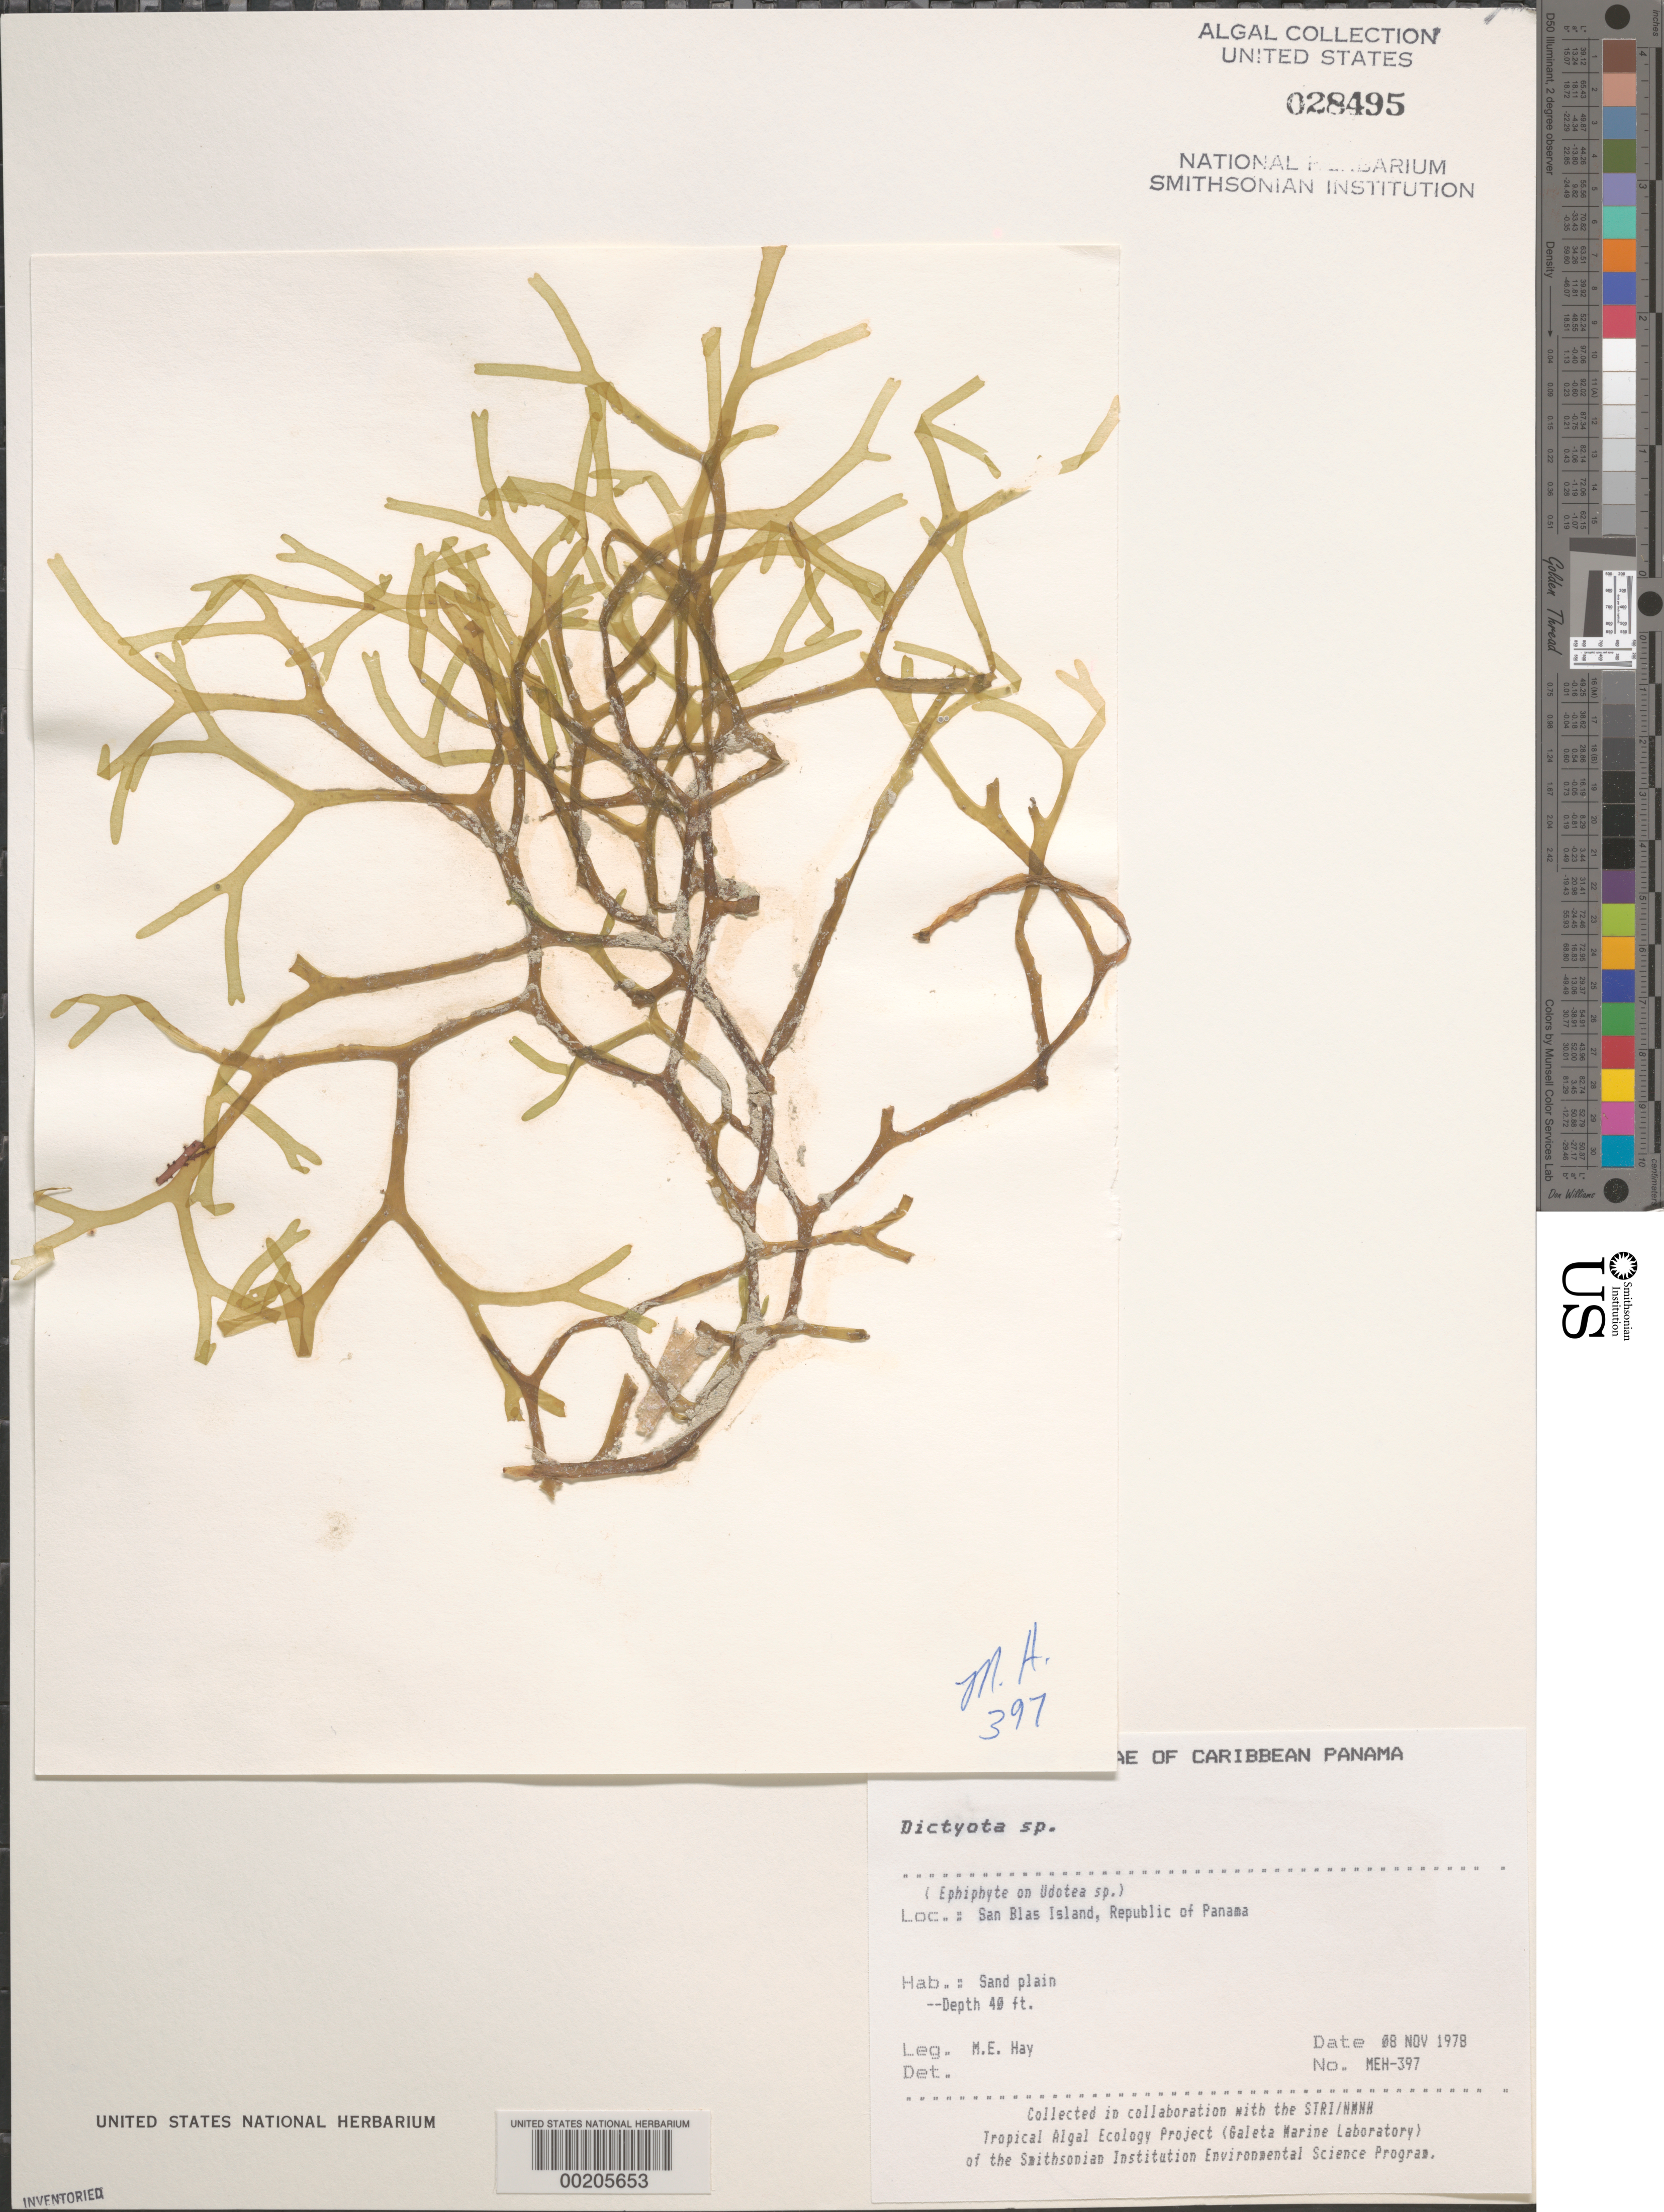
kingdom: Chromista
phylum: Ochrophyta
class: Phaeophyceae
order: Dictyotales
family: Dictyotaceae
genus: Dictyota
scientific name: Dictyota sp.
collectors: M. E. Hay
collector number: MEH-397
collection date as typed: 08 Nov 1978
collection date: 1978-11-08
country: Panama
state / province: Kuna Yala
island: San Blas Island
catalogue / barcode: US 28495